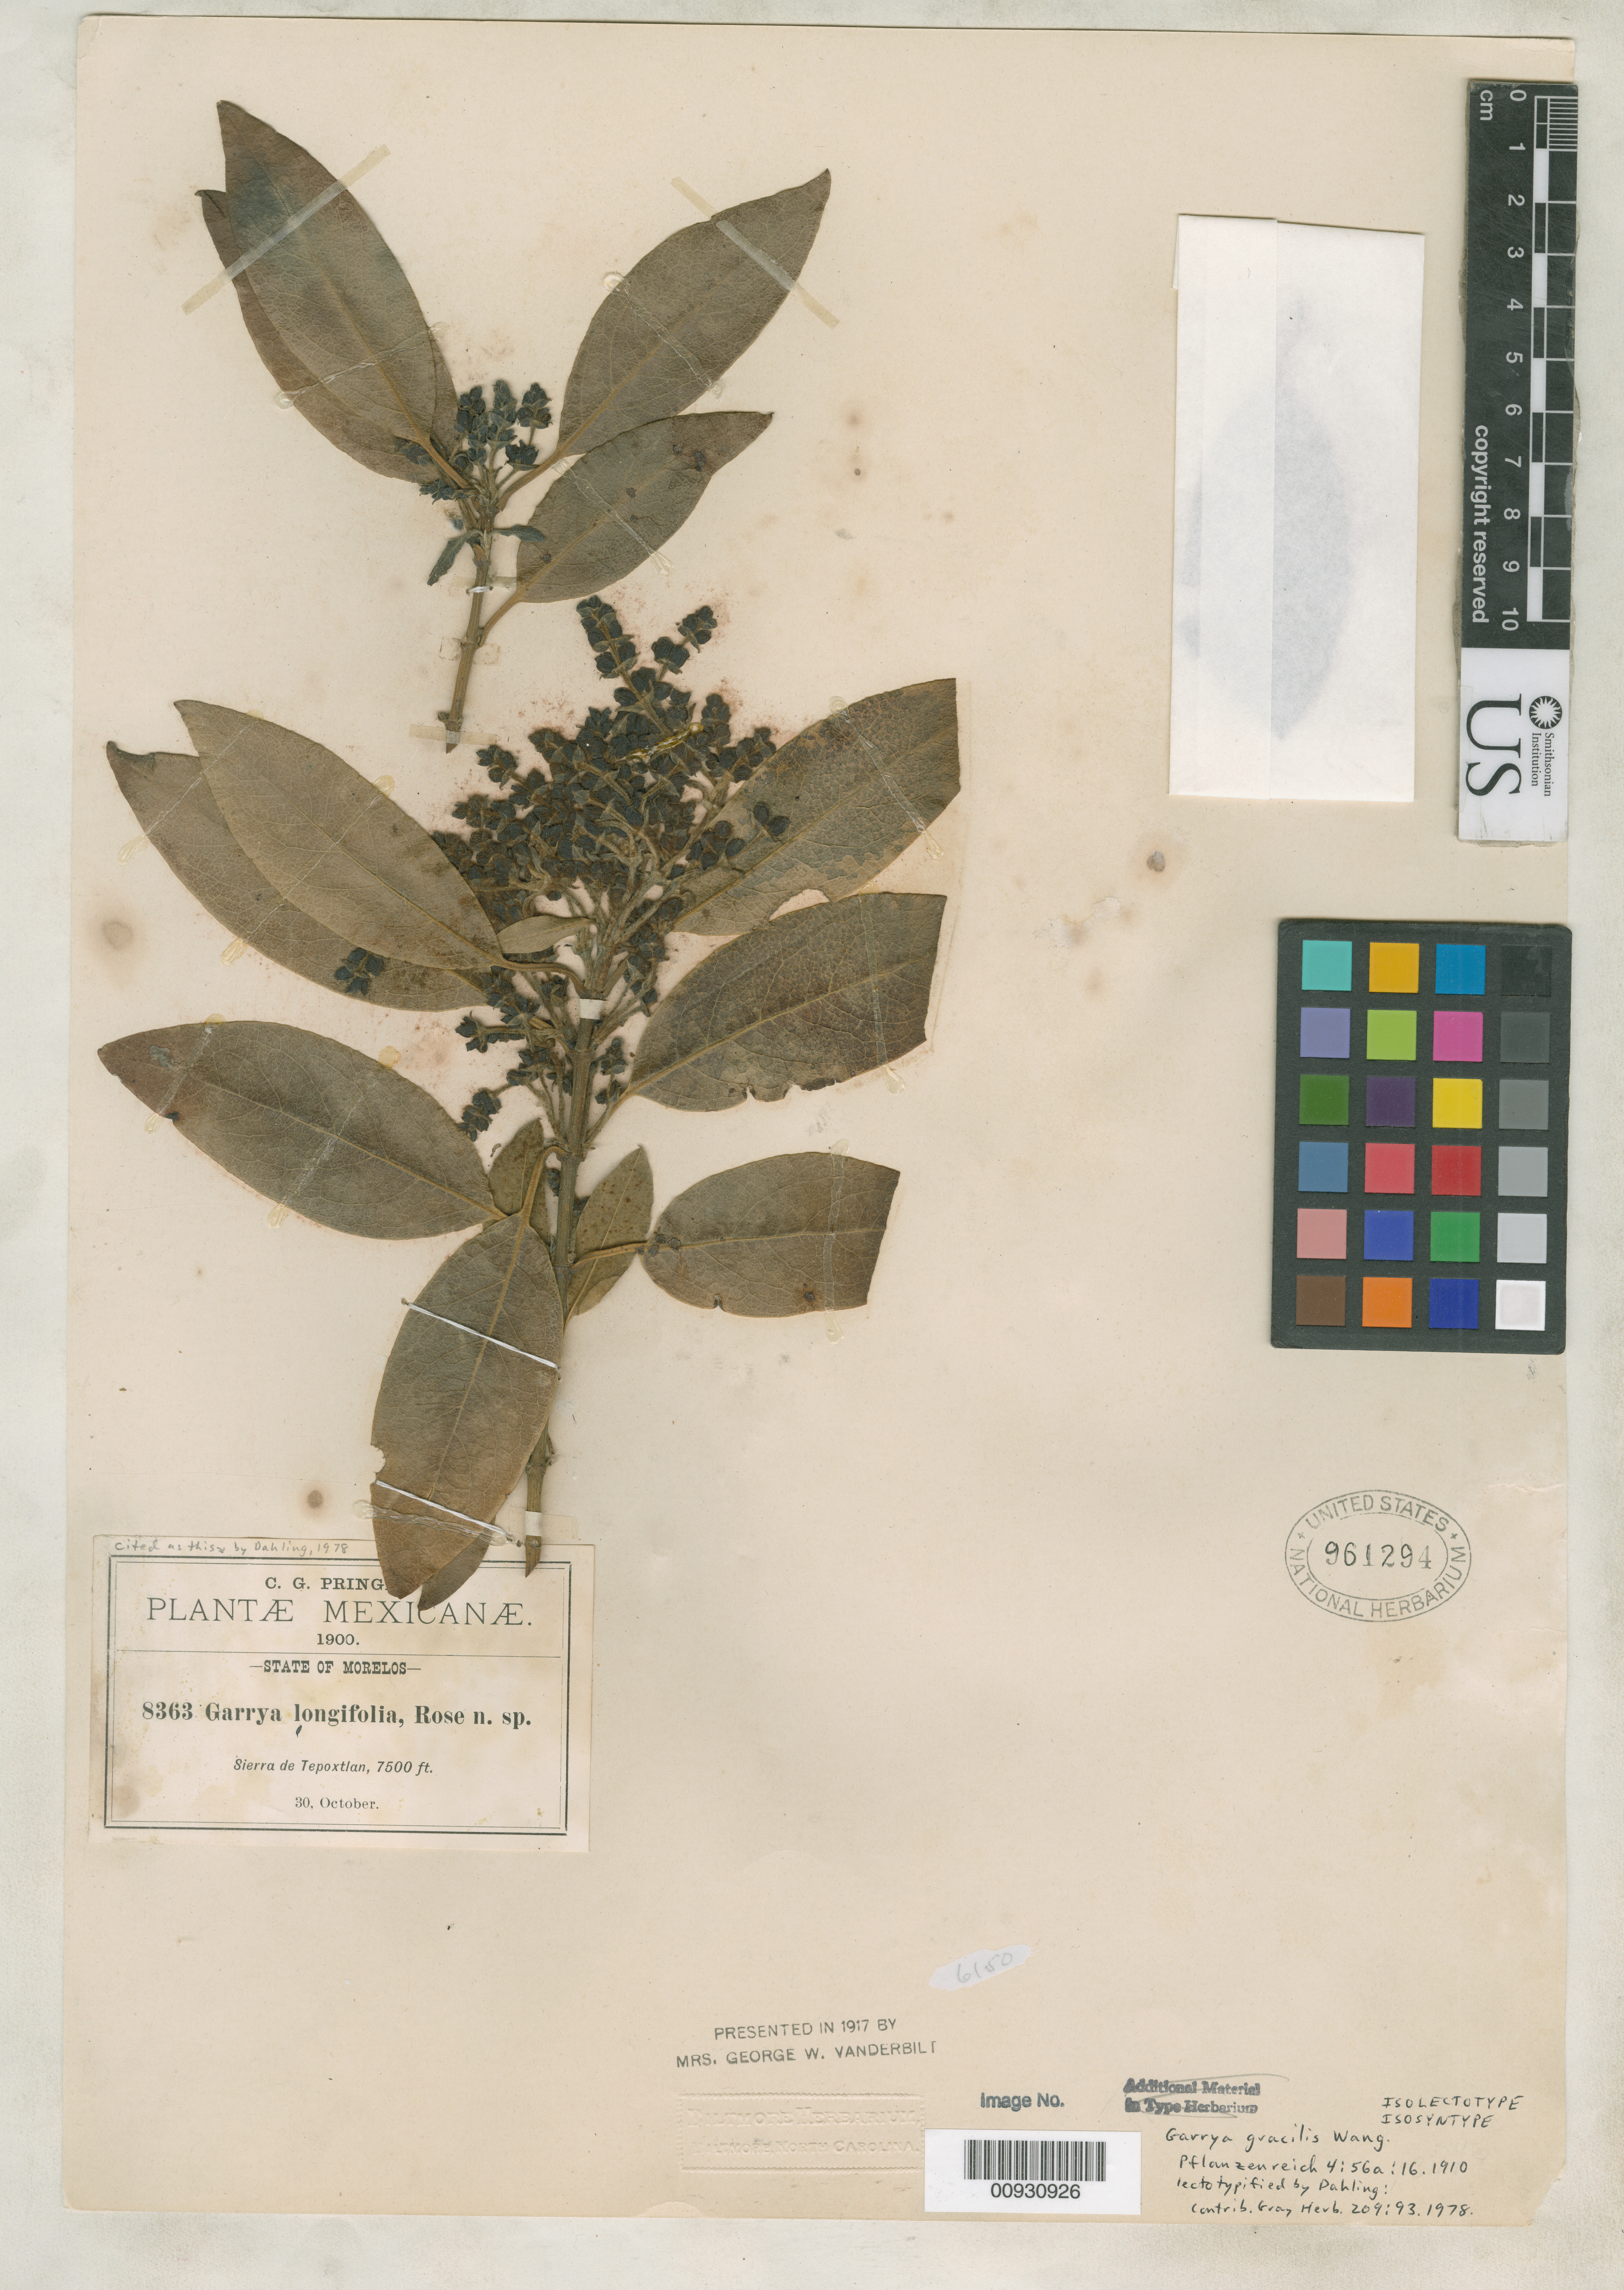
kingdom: Plantae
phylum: Tracheophyta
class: Magnoliopsida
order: Garryales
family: Garryaceae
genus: Garrya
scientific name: Garrya gracilis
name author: Wangerin in Engl.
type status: Isolectotype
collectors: C. G. Pringle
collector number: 8363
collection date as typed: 30 Oct 1900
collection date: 1900-10-30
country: Mexico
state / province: Morelos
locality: Sierra de Tepoxtlan.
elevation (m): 2286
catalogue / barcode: US 961294